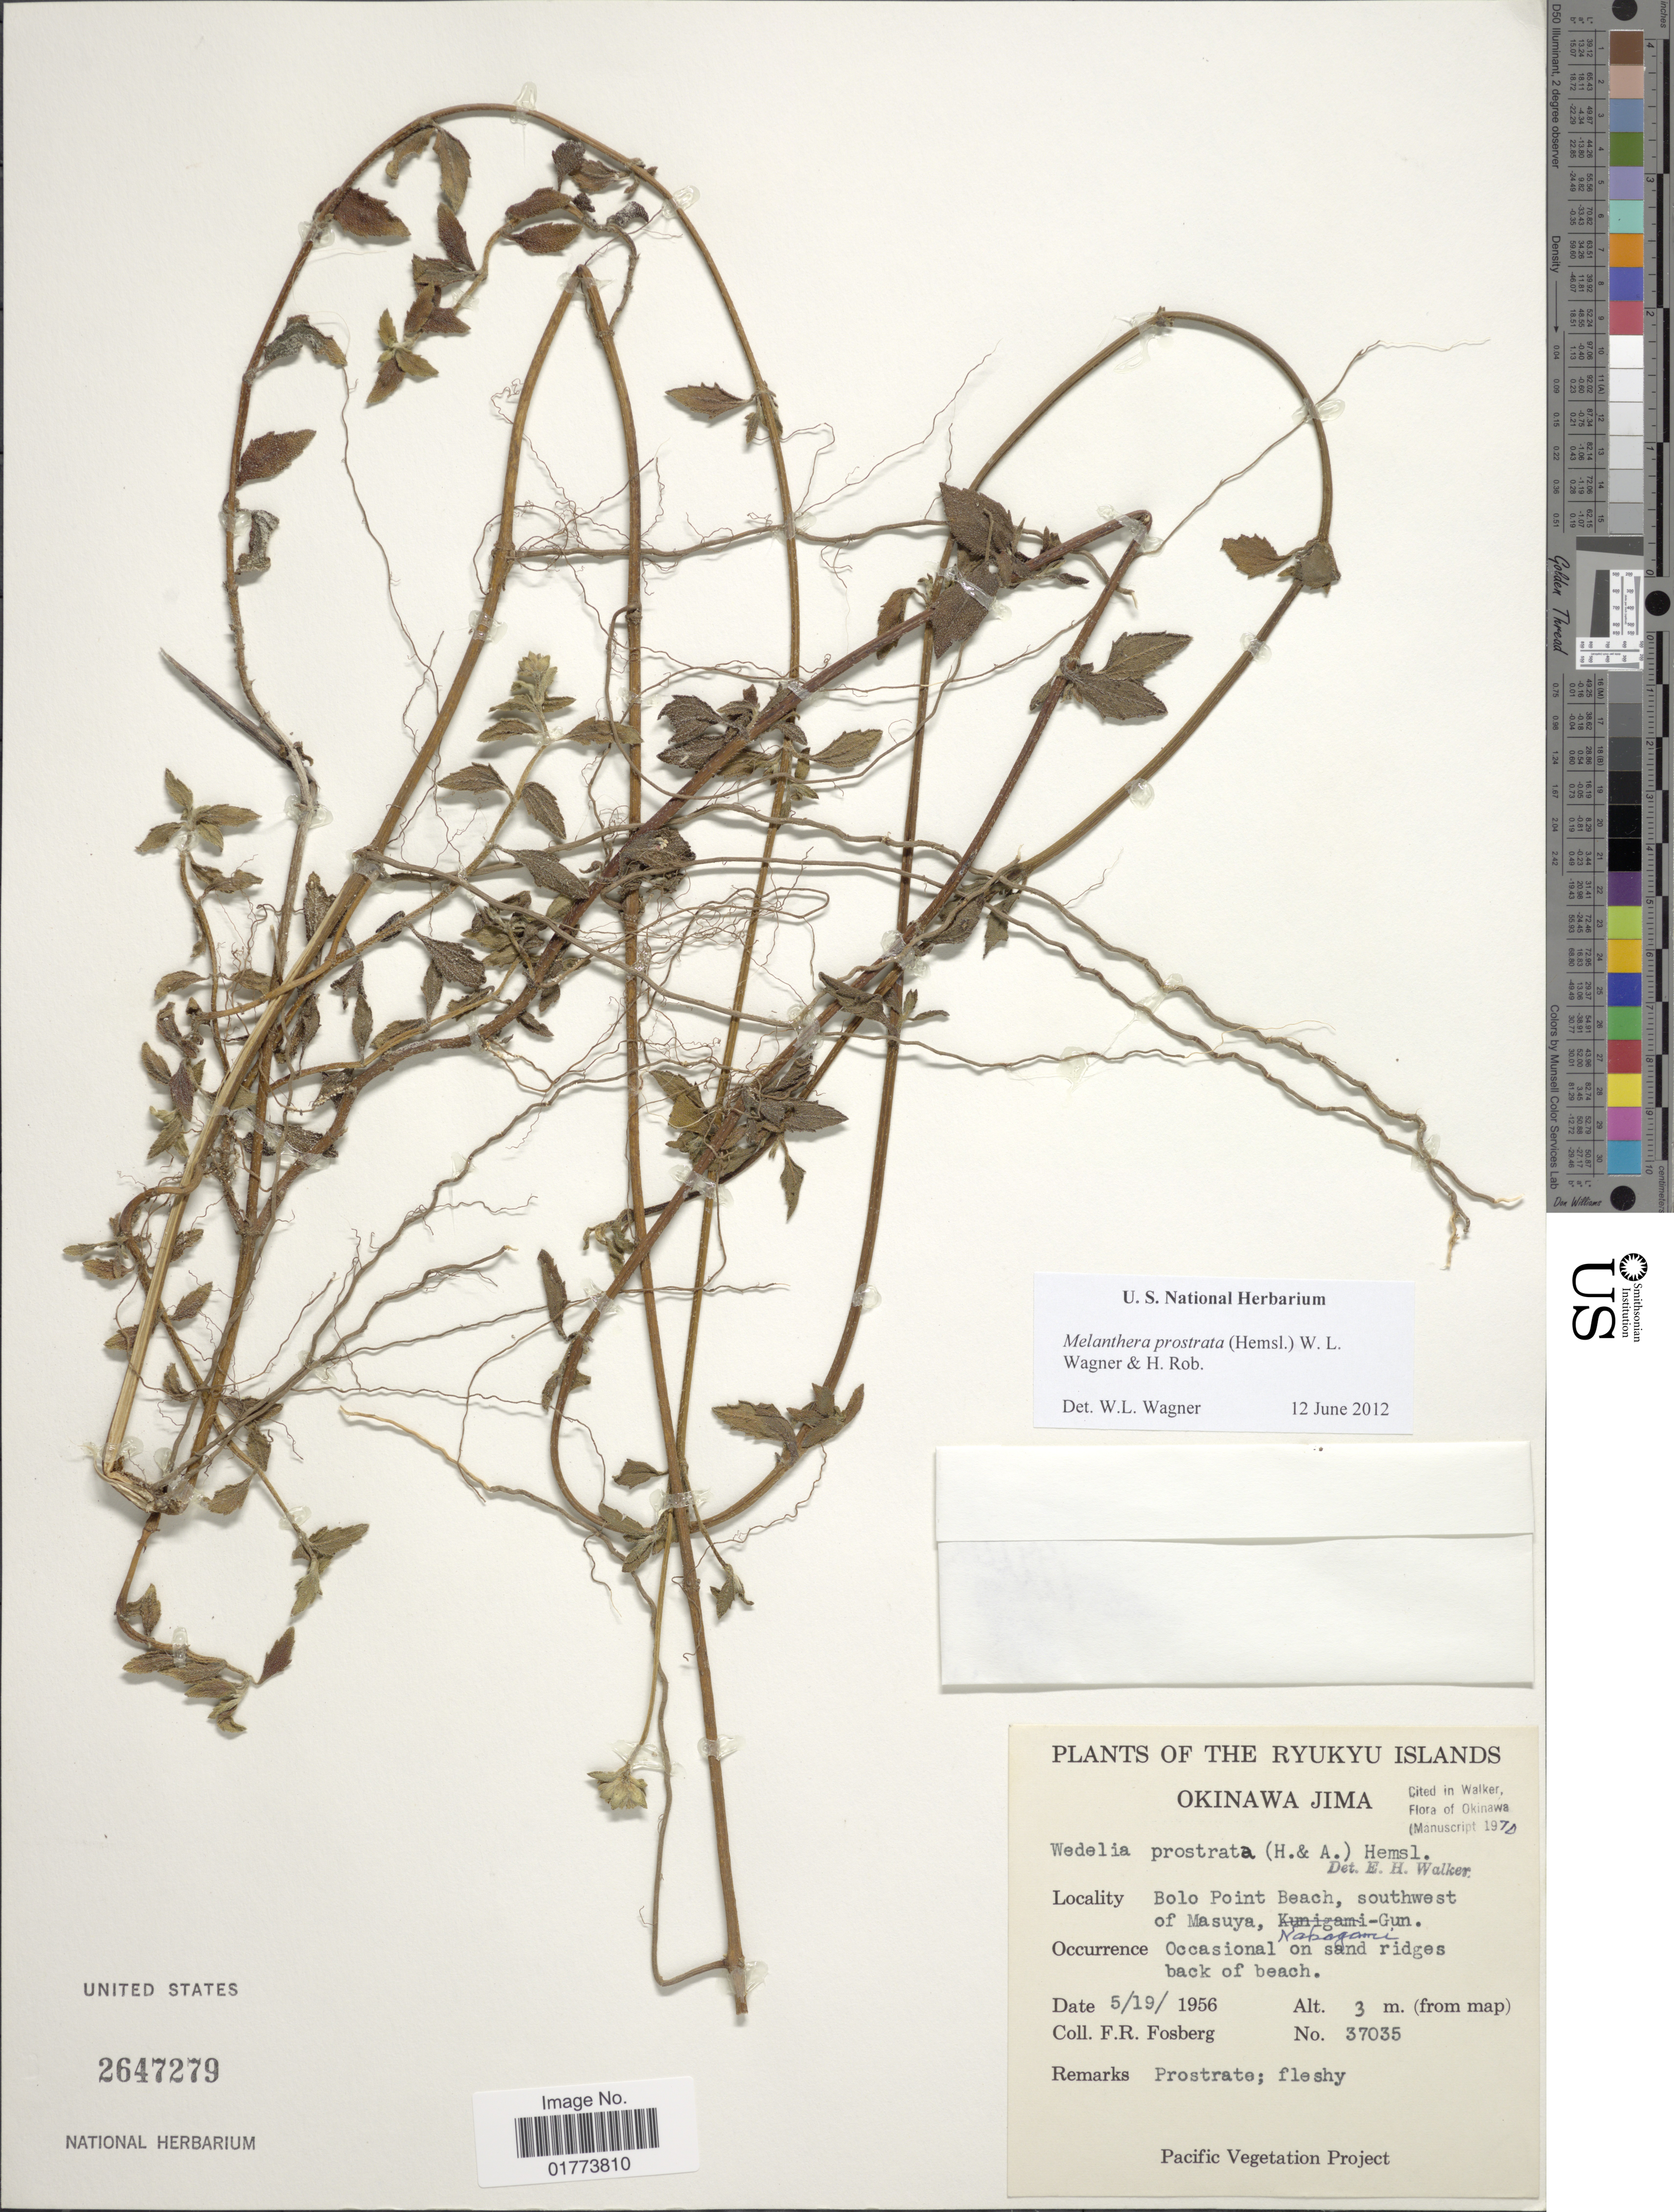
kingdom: Plantae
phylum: Tracheophyta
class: Magnoliopsida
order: Asterales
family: Asteraceae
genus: Melanthera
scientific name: Melanthera prostrata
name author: (Hemsl.) W.L. Wagner & H. Rob.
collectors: F. R. Fosberg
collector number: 37035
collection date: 1956-05-19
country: Japan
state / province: Okinawa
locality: The Ryukyu Islands. Okinawa Jima. Bolo Point Beach, southwest of Masuya, Nakagami-Gun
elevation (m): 3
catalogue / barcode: US 2647279